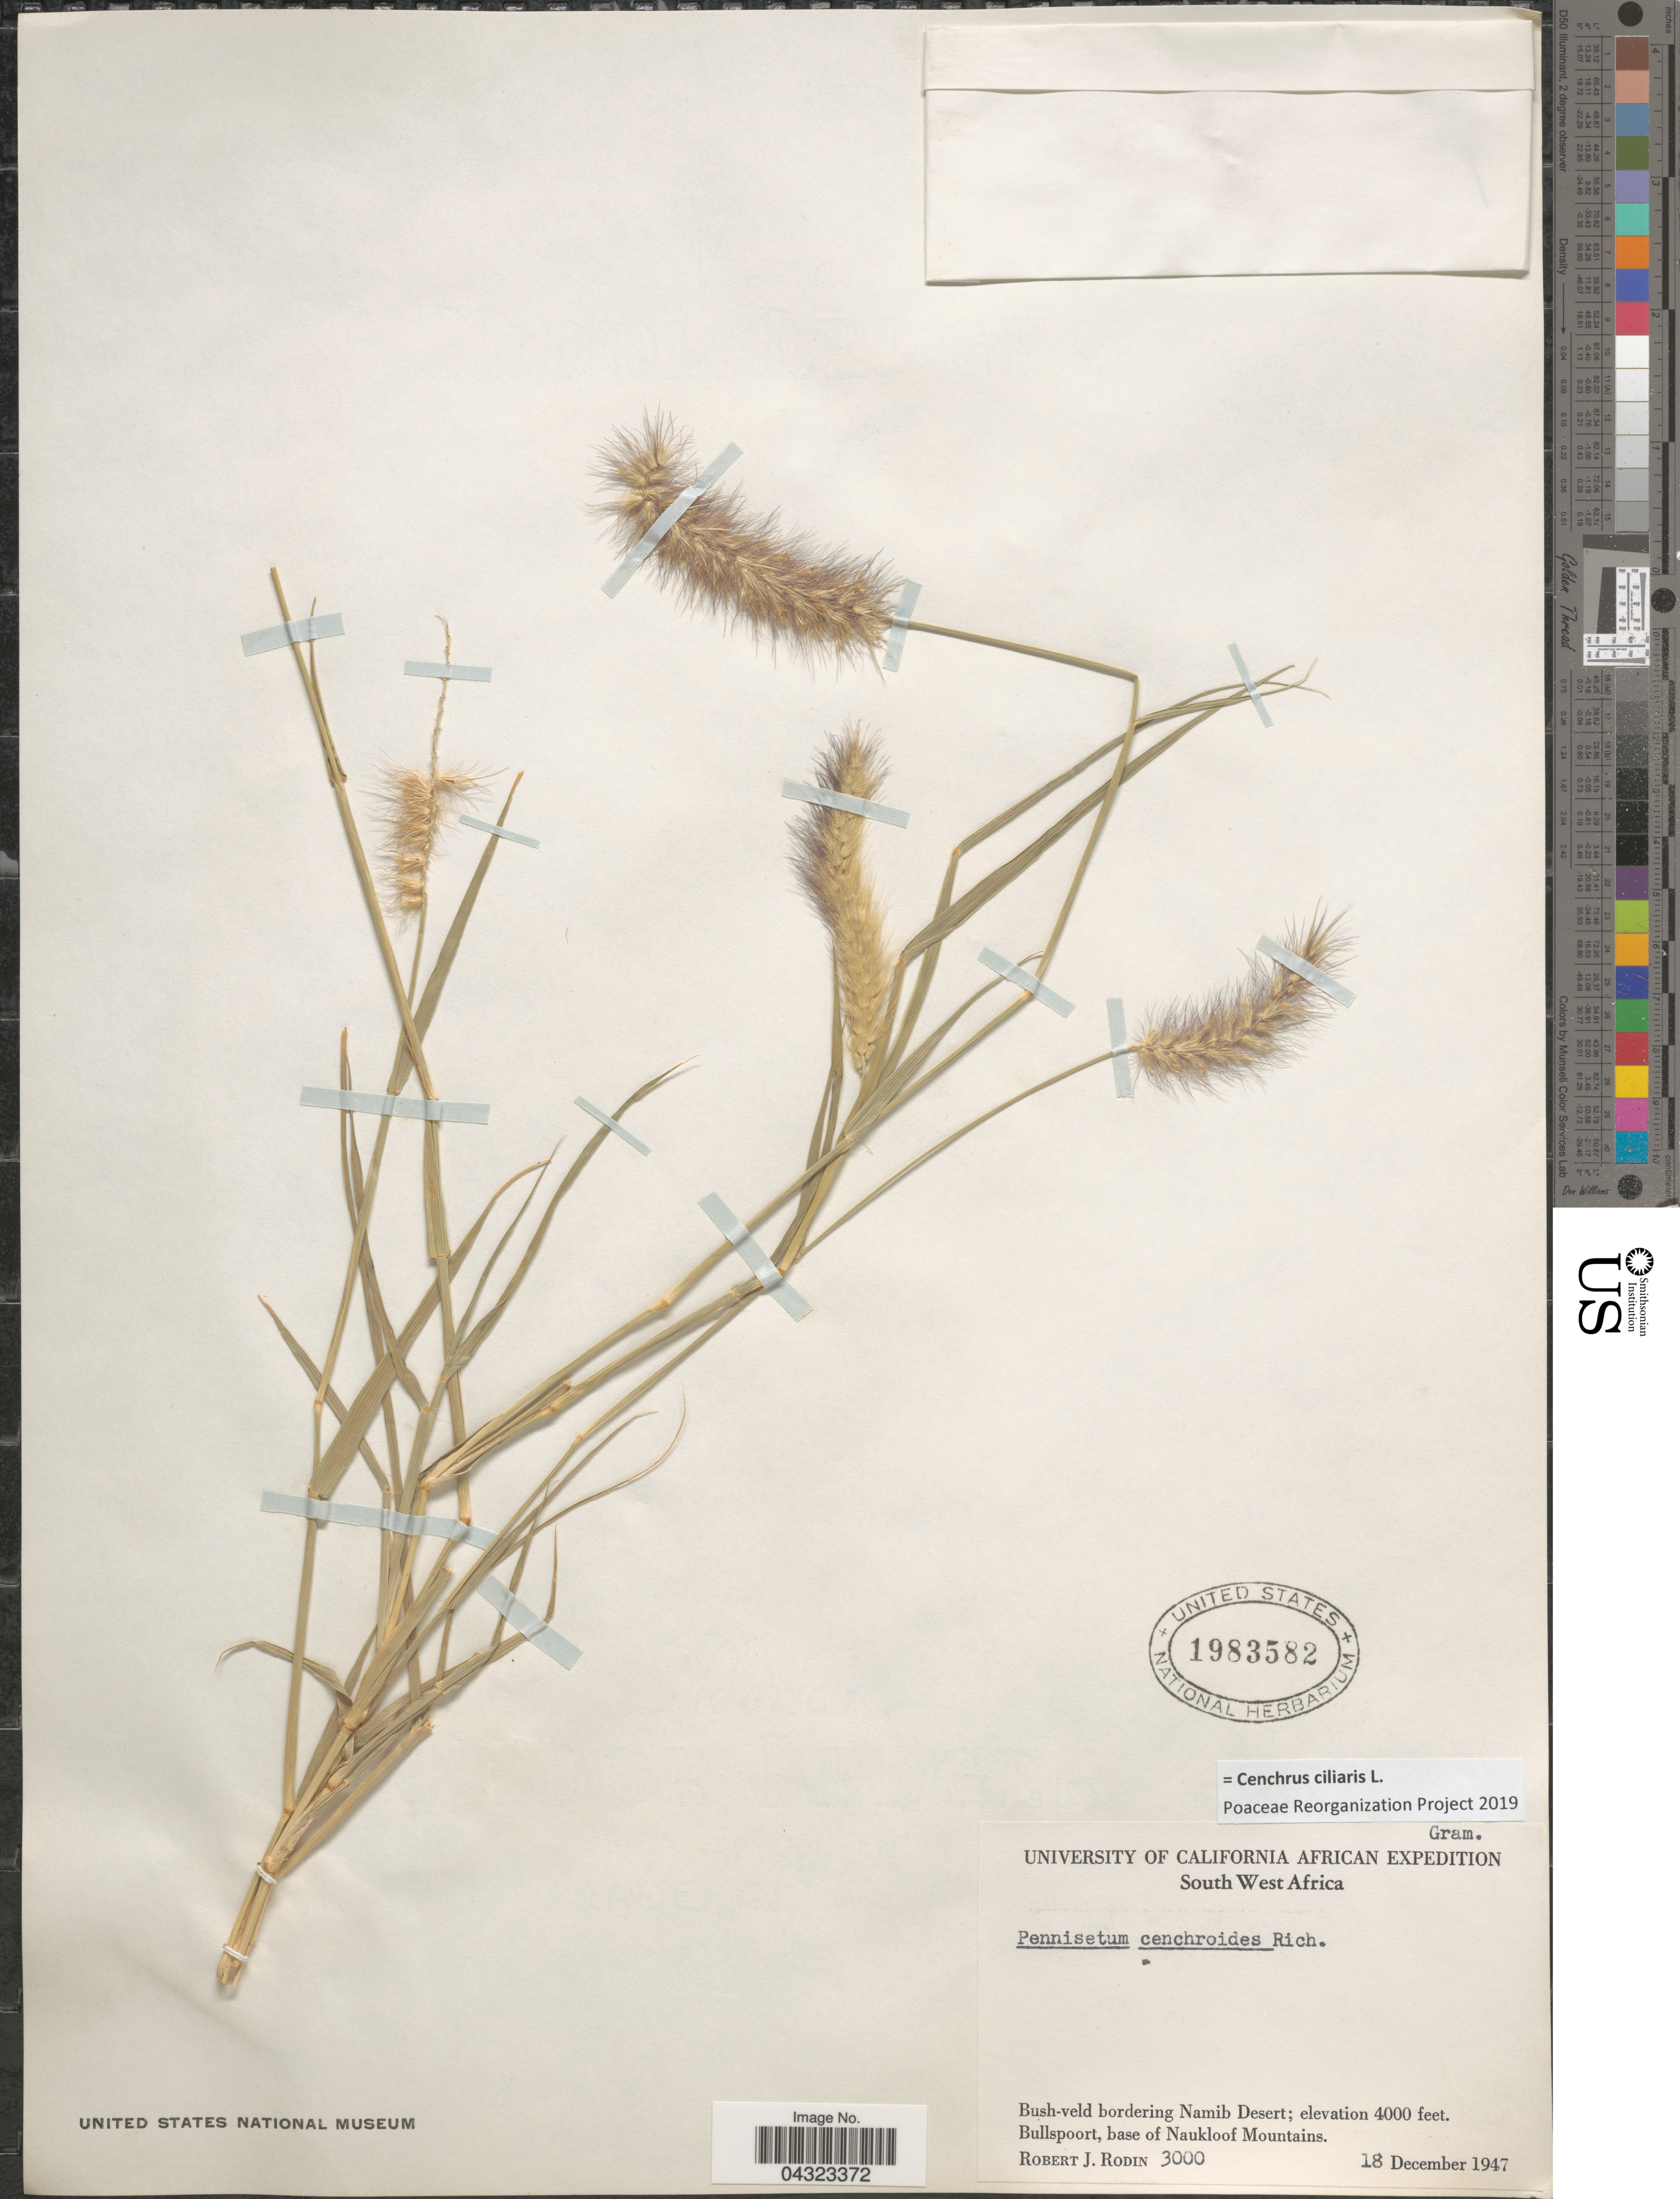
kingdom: Plantae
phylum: Tracheophyta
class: Liliopsida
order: Poales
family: Poaceae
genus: Cenchrus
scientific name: Cenchrus ciliaris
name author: L.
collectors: R. J. Rodin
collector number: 3000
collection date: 1947-12-18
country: Namibia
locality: University of California African Expedition. South West Africa. Bush-veld vordering Namib Desert; Bullspoort, base of Naukloof Mountains.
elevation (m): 1219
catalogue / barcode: US 1983582